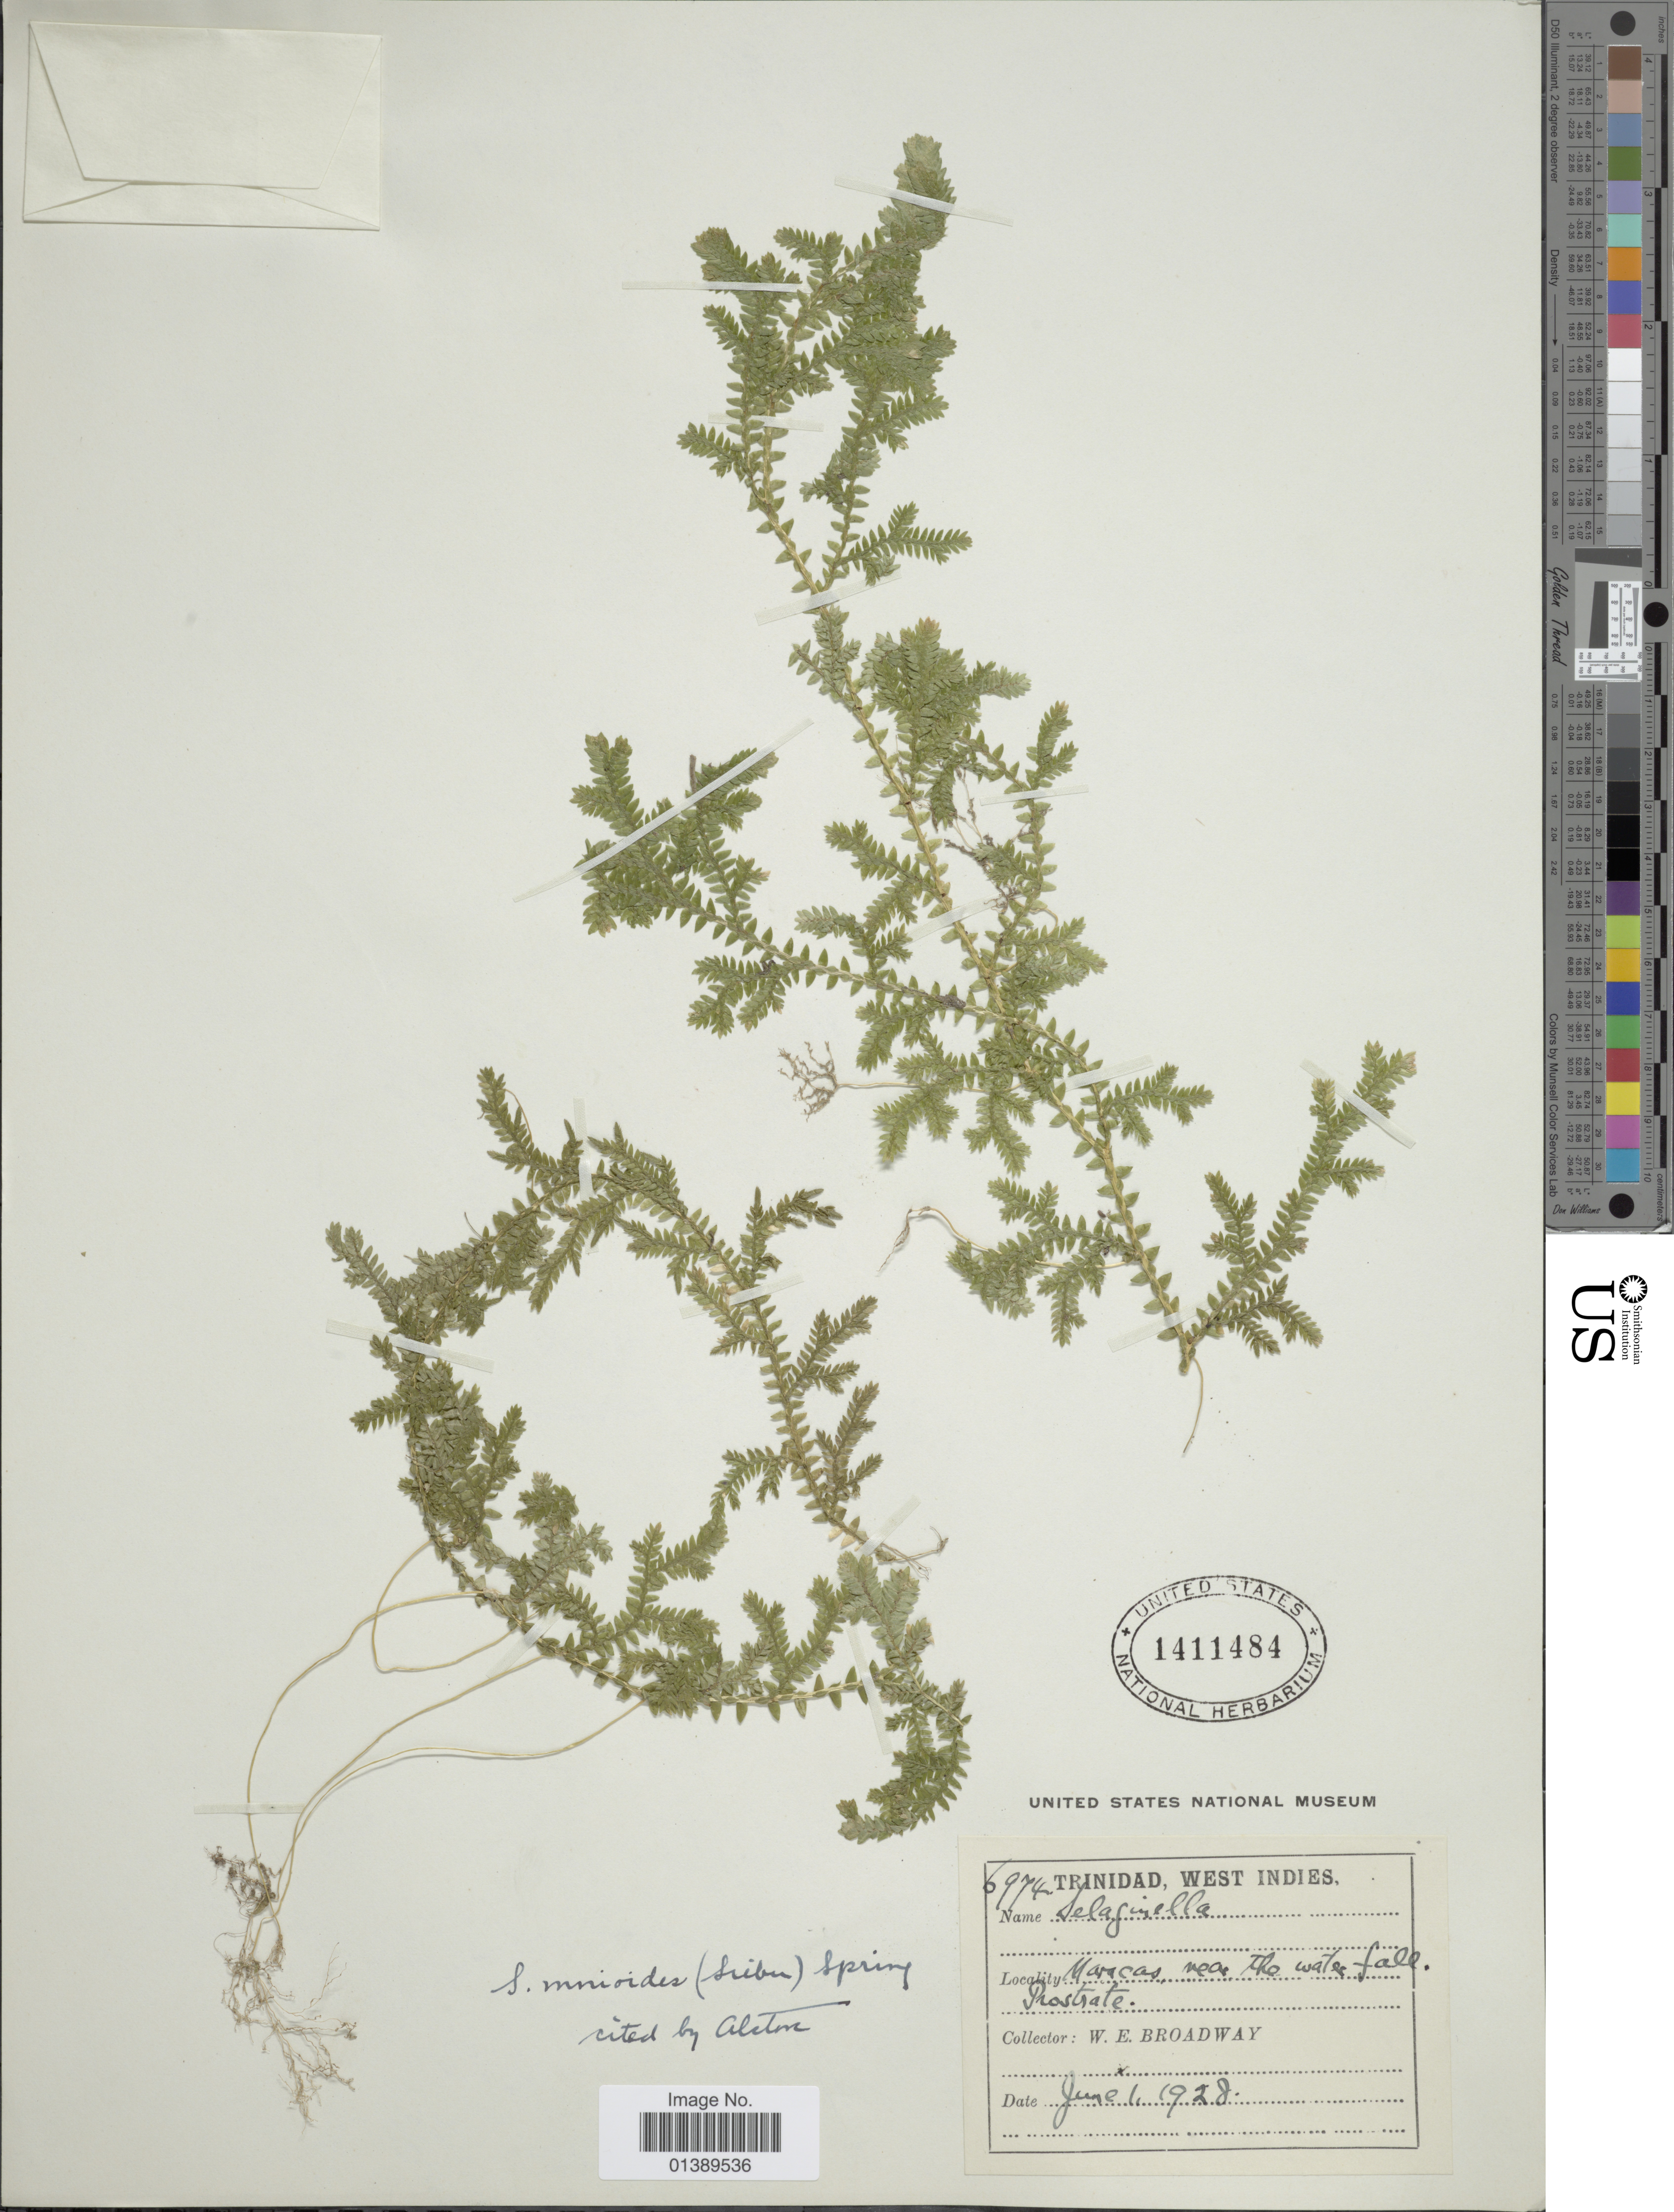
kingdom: Plantae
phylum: Tracheophyta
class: Lycopodiopsida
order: Selaginellales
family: Selaginellaceae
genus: Selaginella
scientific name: Selaginella diffusa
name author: (C. Presl) Spring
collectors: W. E. Broadway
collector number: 6974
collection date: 1928-06-01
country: Trinidad and Tobago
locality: Maracas, near the waterfall. Prostrate.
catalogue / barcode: US 1411484